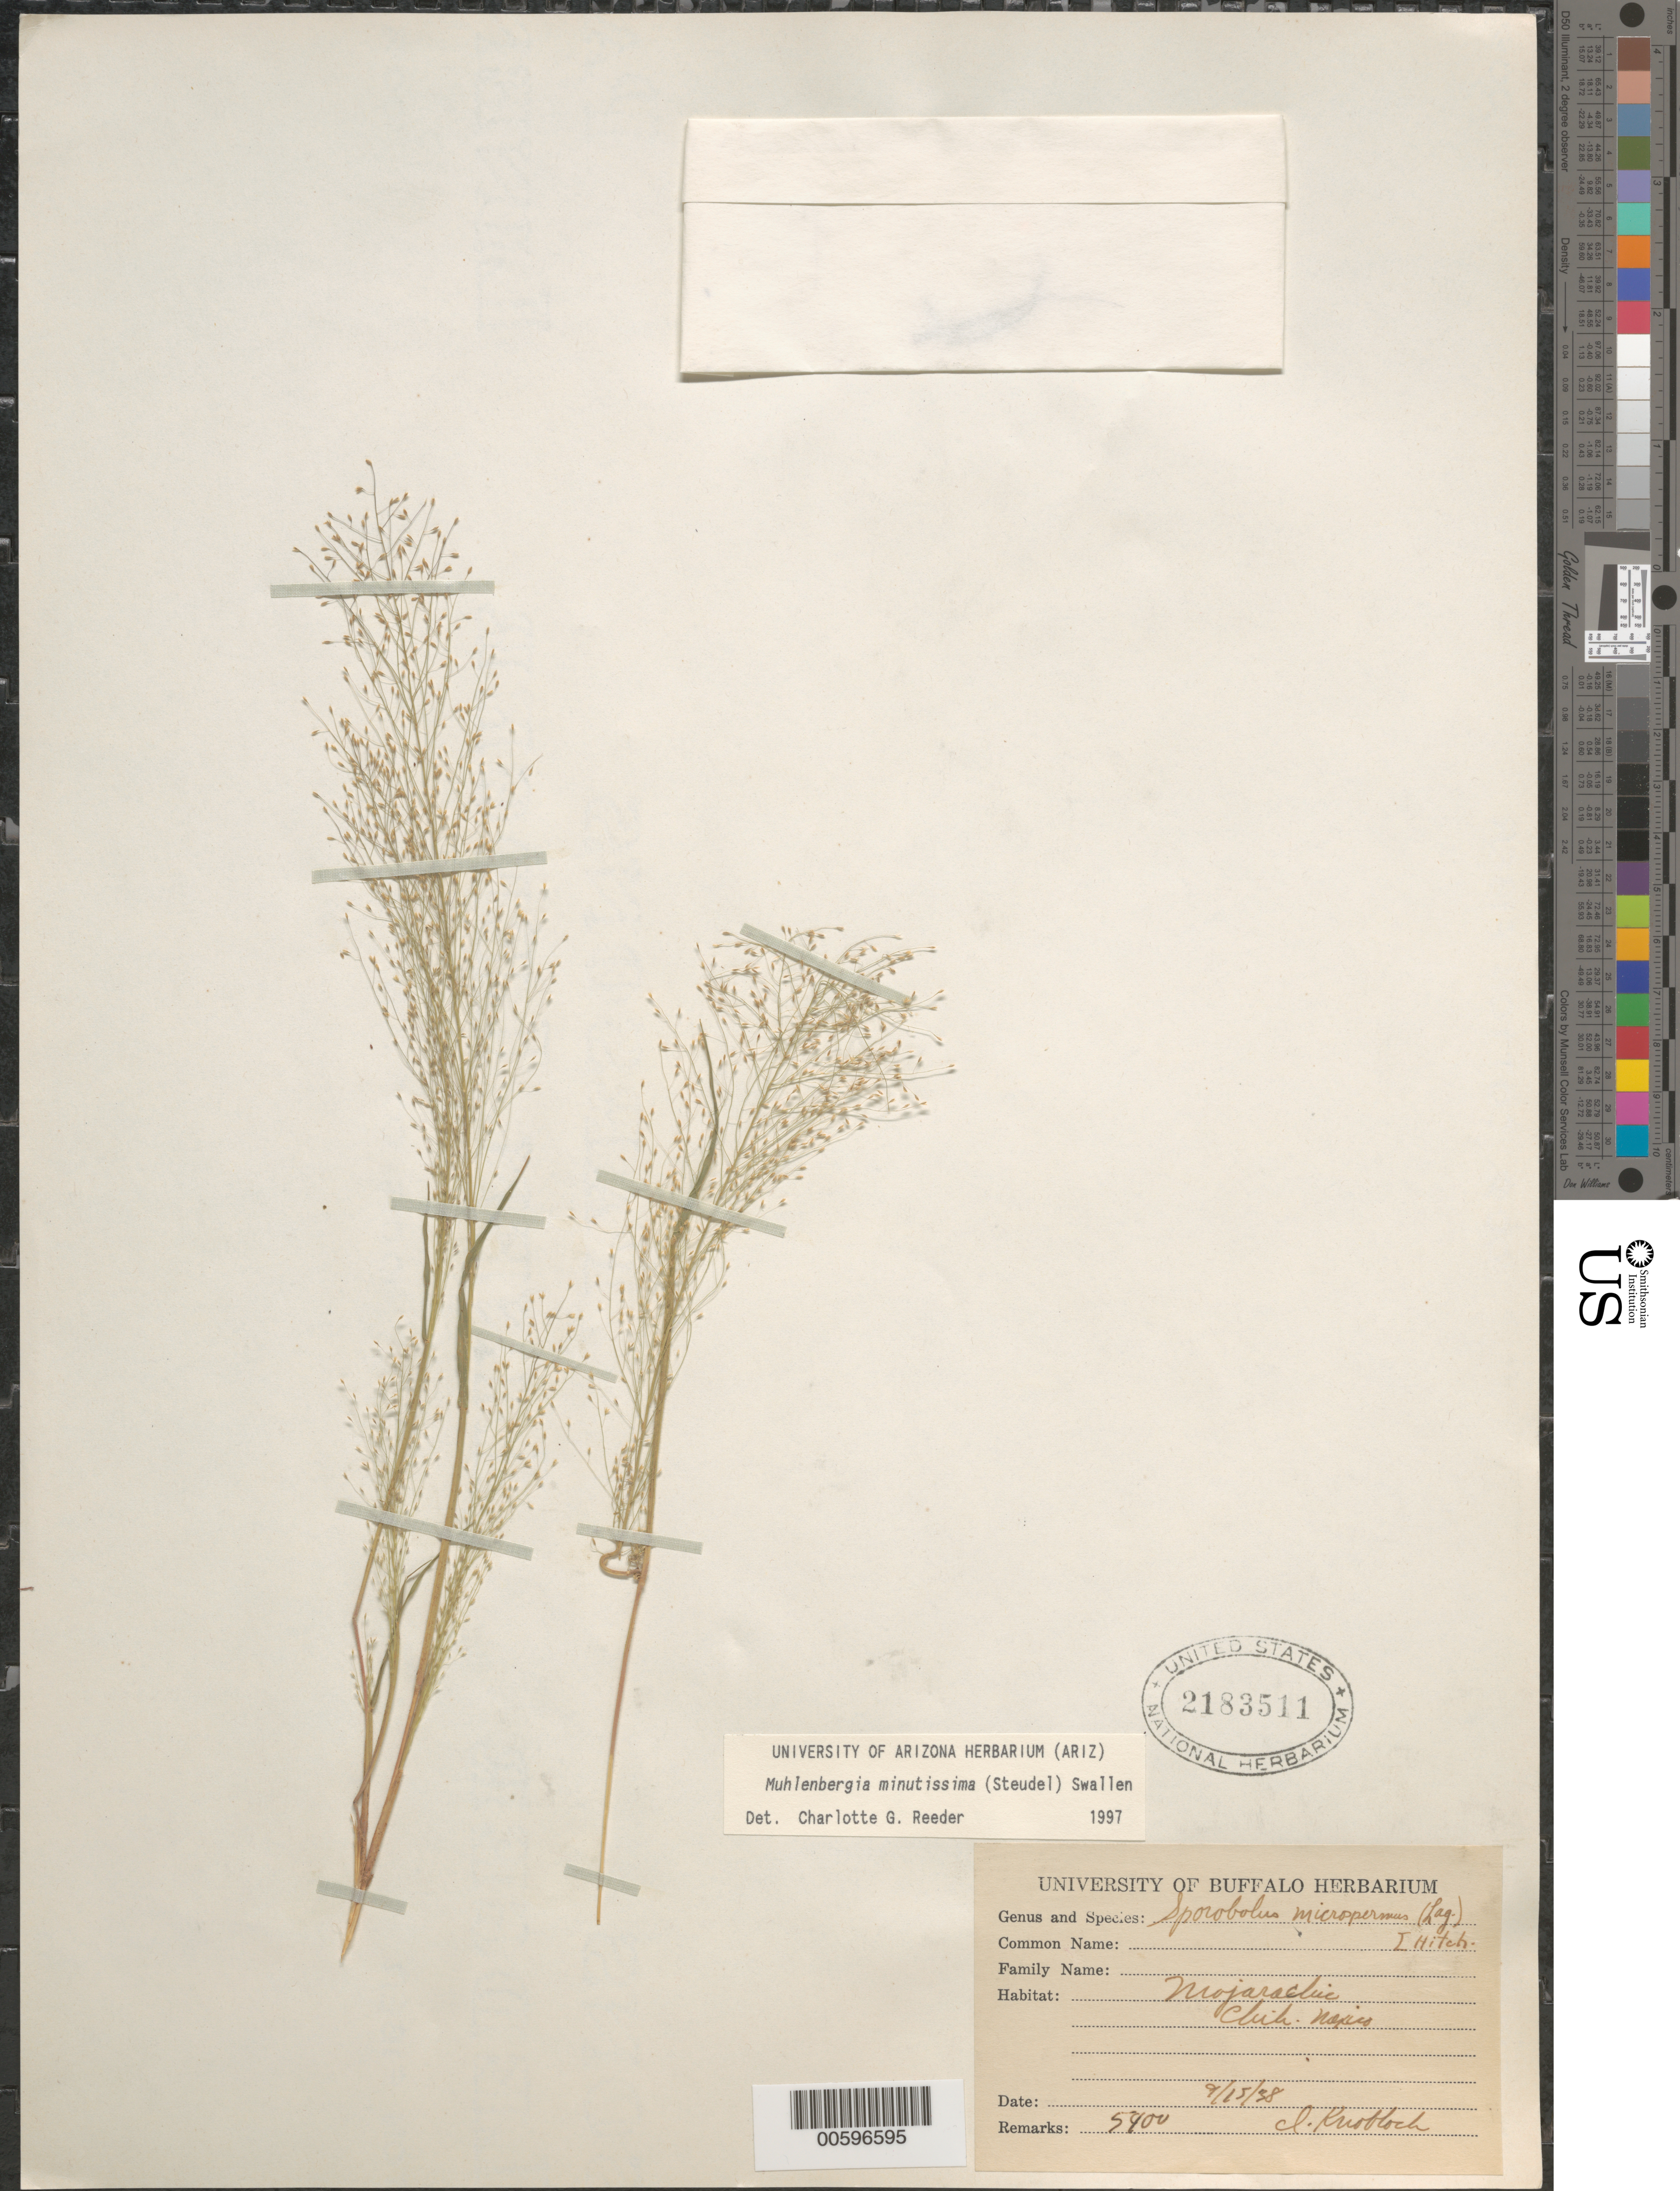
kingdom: Plantae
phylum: Tracheophyta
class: Liliopsida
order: Poales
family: Poaceae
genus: Muhlenbergia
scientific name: Muhlenbergia minutissima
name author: (Steud.) Swallen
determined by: Reeder, C. G., (ARIZ)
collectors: I. W. Knobloch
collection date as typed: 15 Sep 1938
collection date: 1938-09-15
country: Mexico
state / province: Chihuahua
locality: Mojarachic.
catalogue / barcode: US 2183511